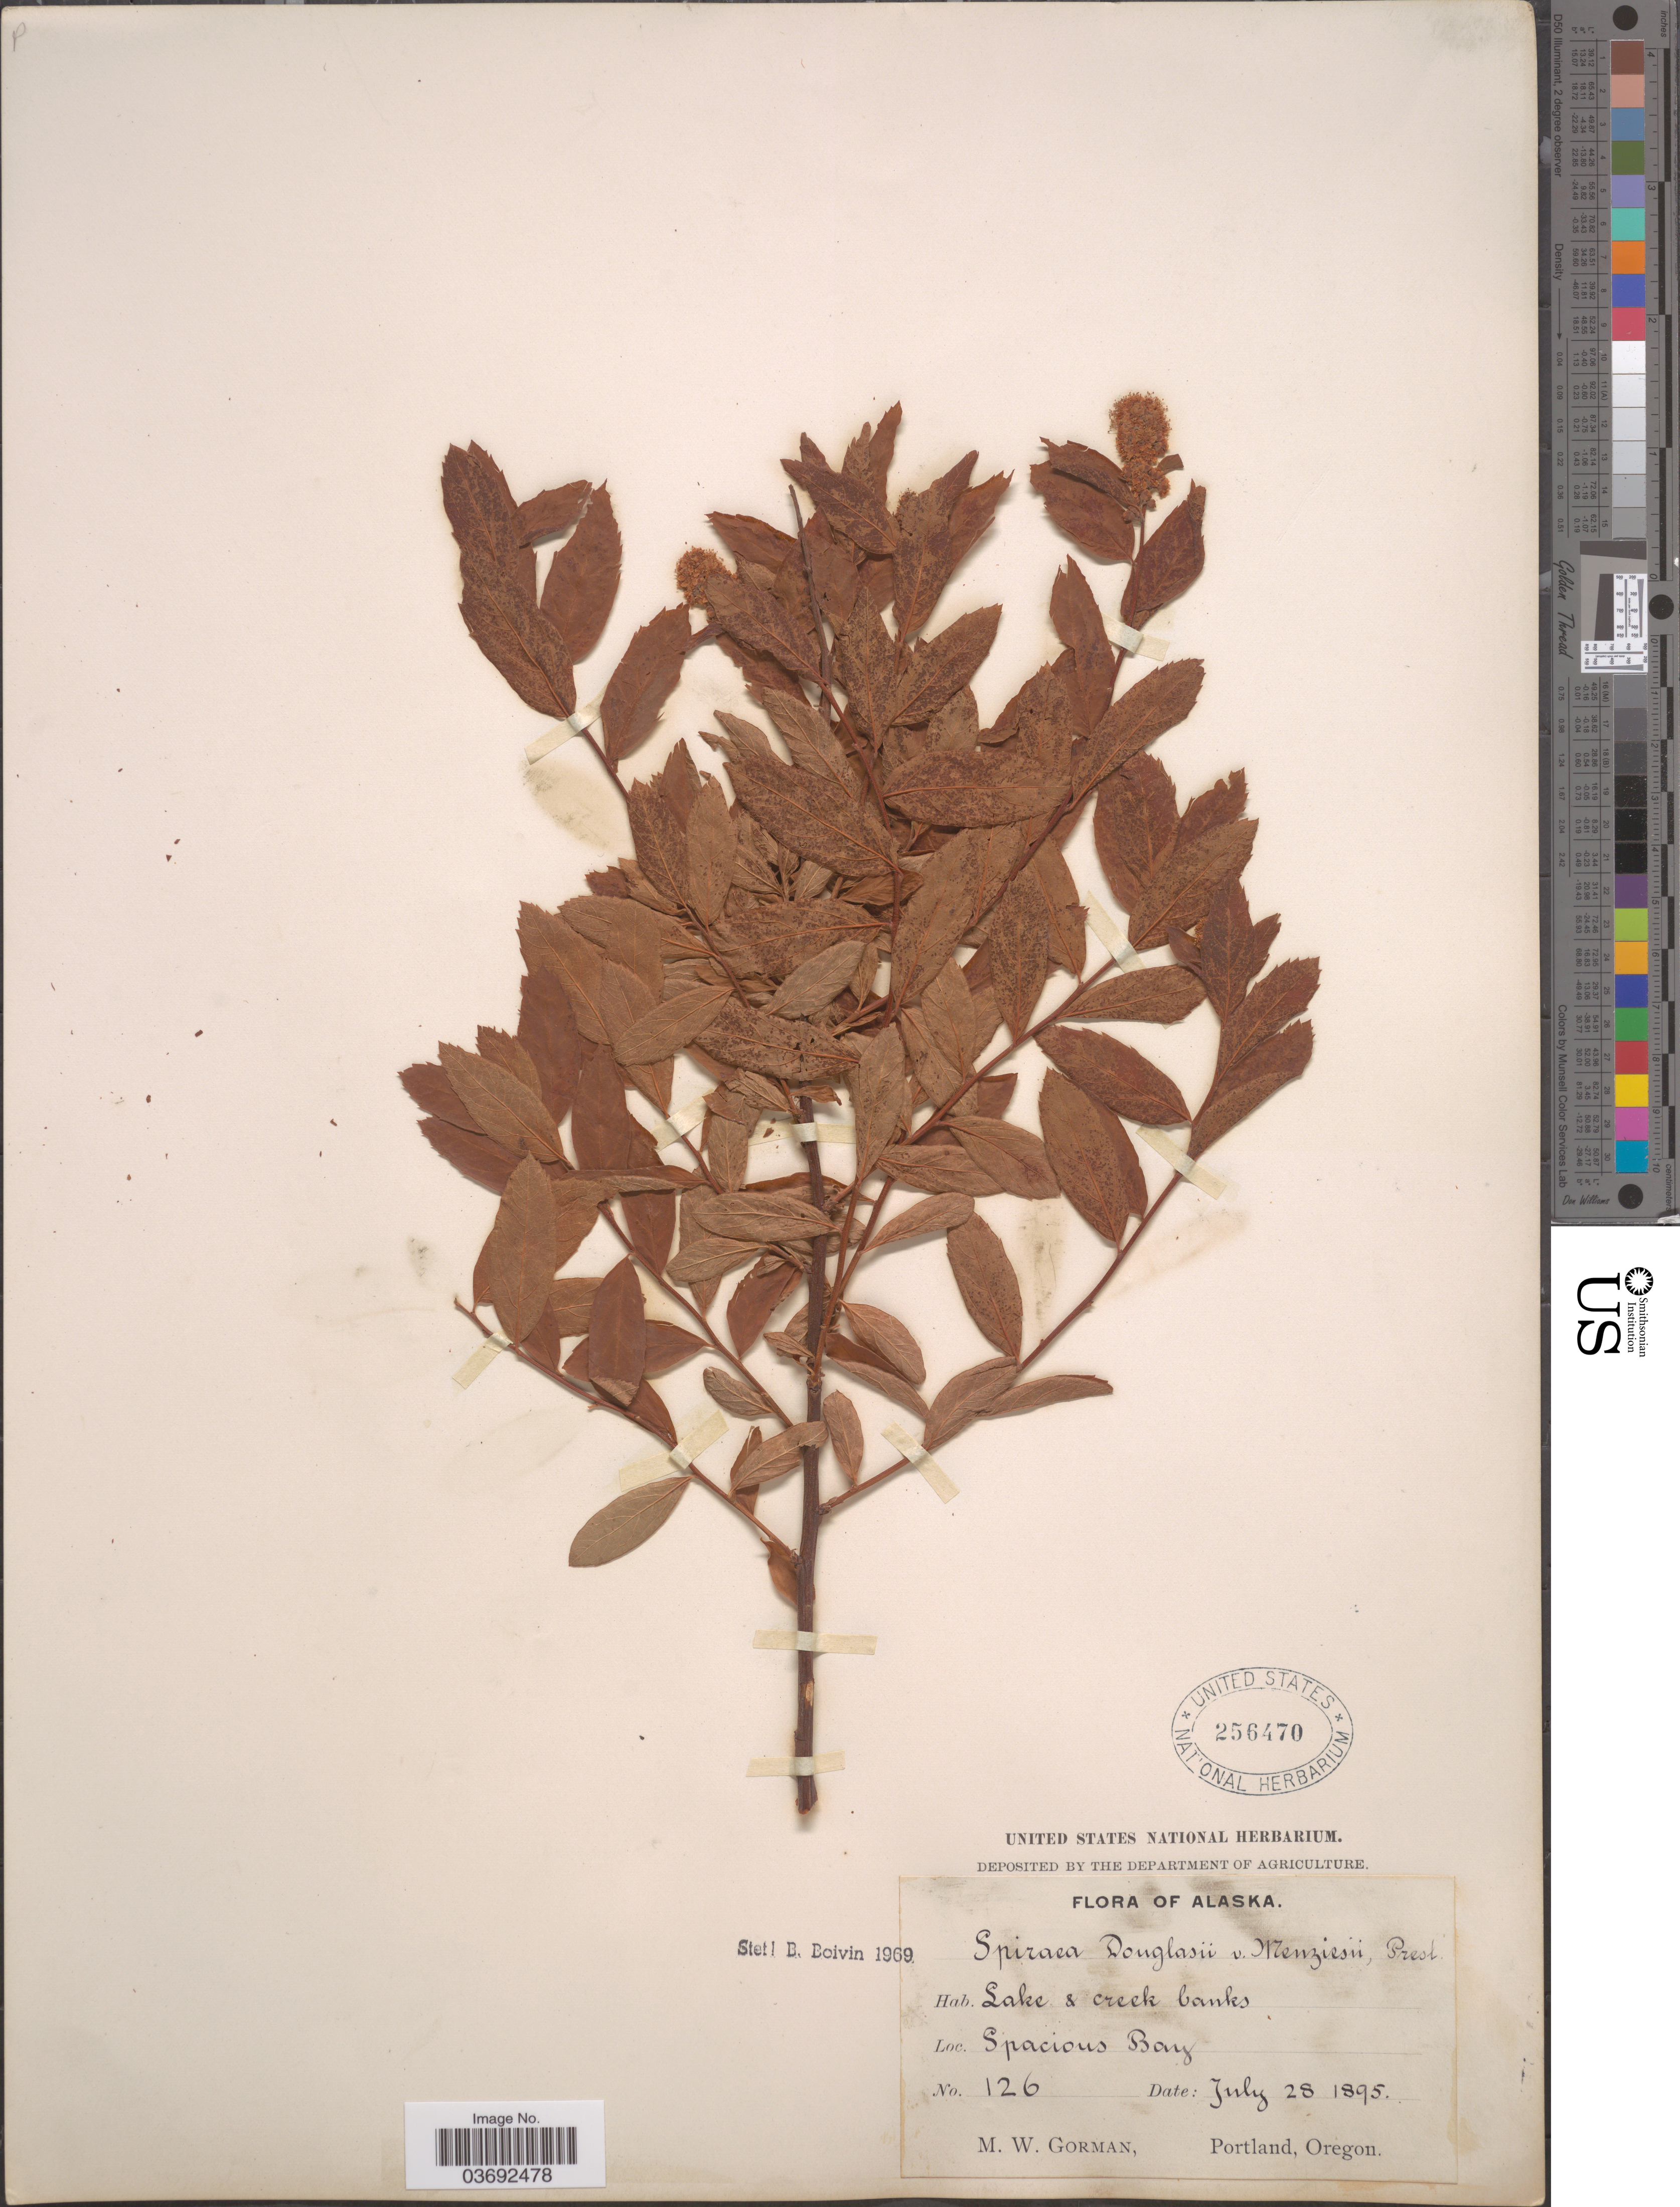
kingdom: Plantae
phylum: Tracheophyta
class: Magnoliopsida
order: Rosales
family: Rosaceae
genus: Spiraea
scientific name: Spiraea douglasii var. menziesii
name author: (Hook.) C. Presl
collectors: M. W. Gorman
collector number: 126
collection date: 1895-07-28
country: United States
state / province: Alaska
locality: Spacious Bay.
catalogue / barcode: US 256470